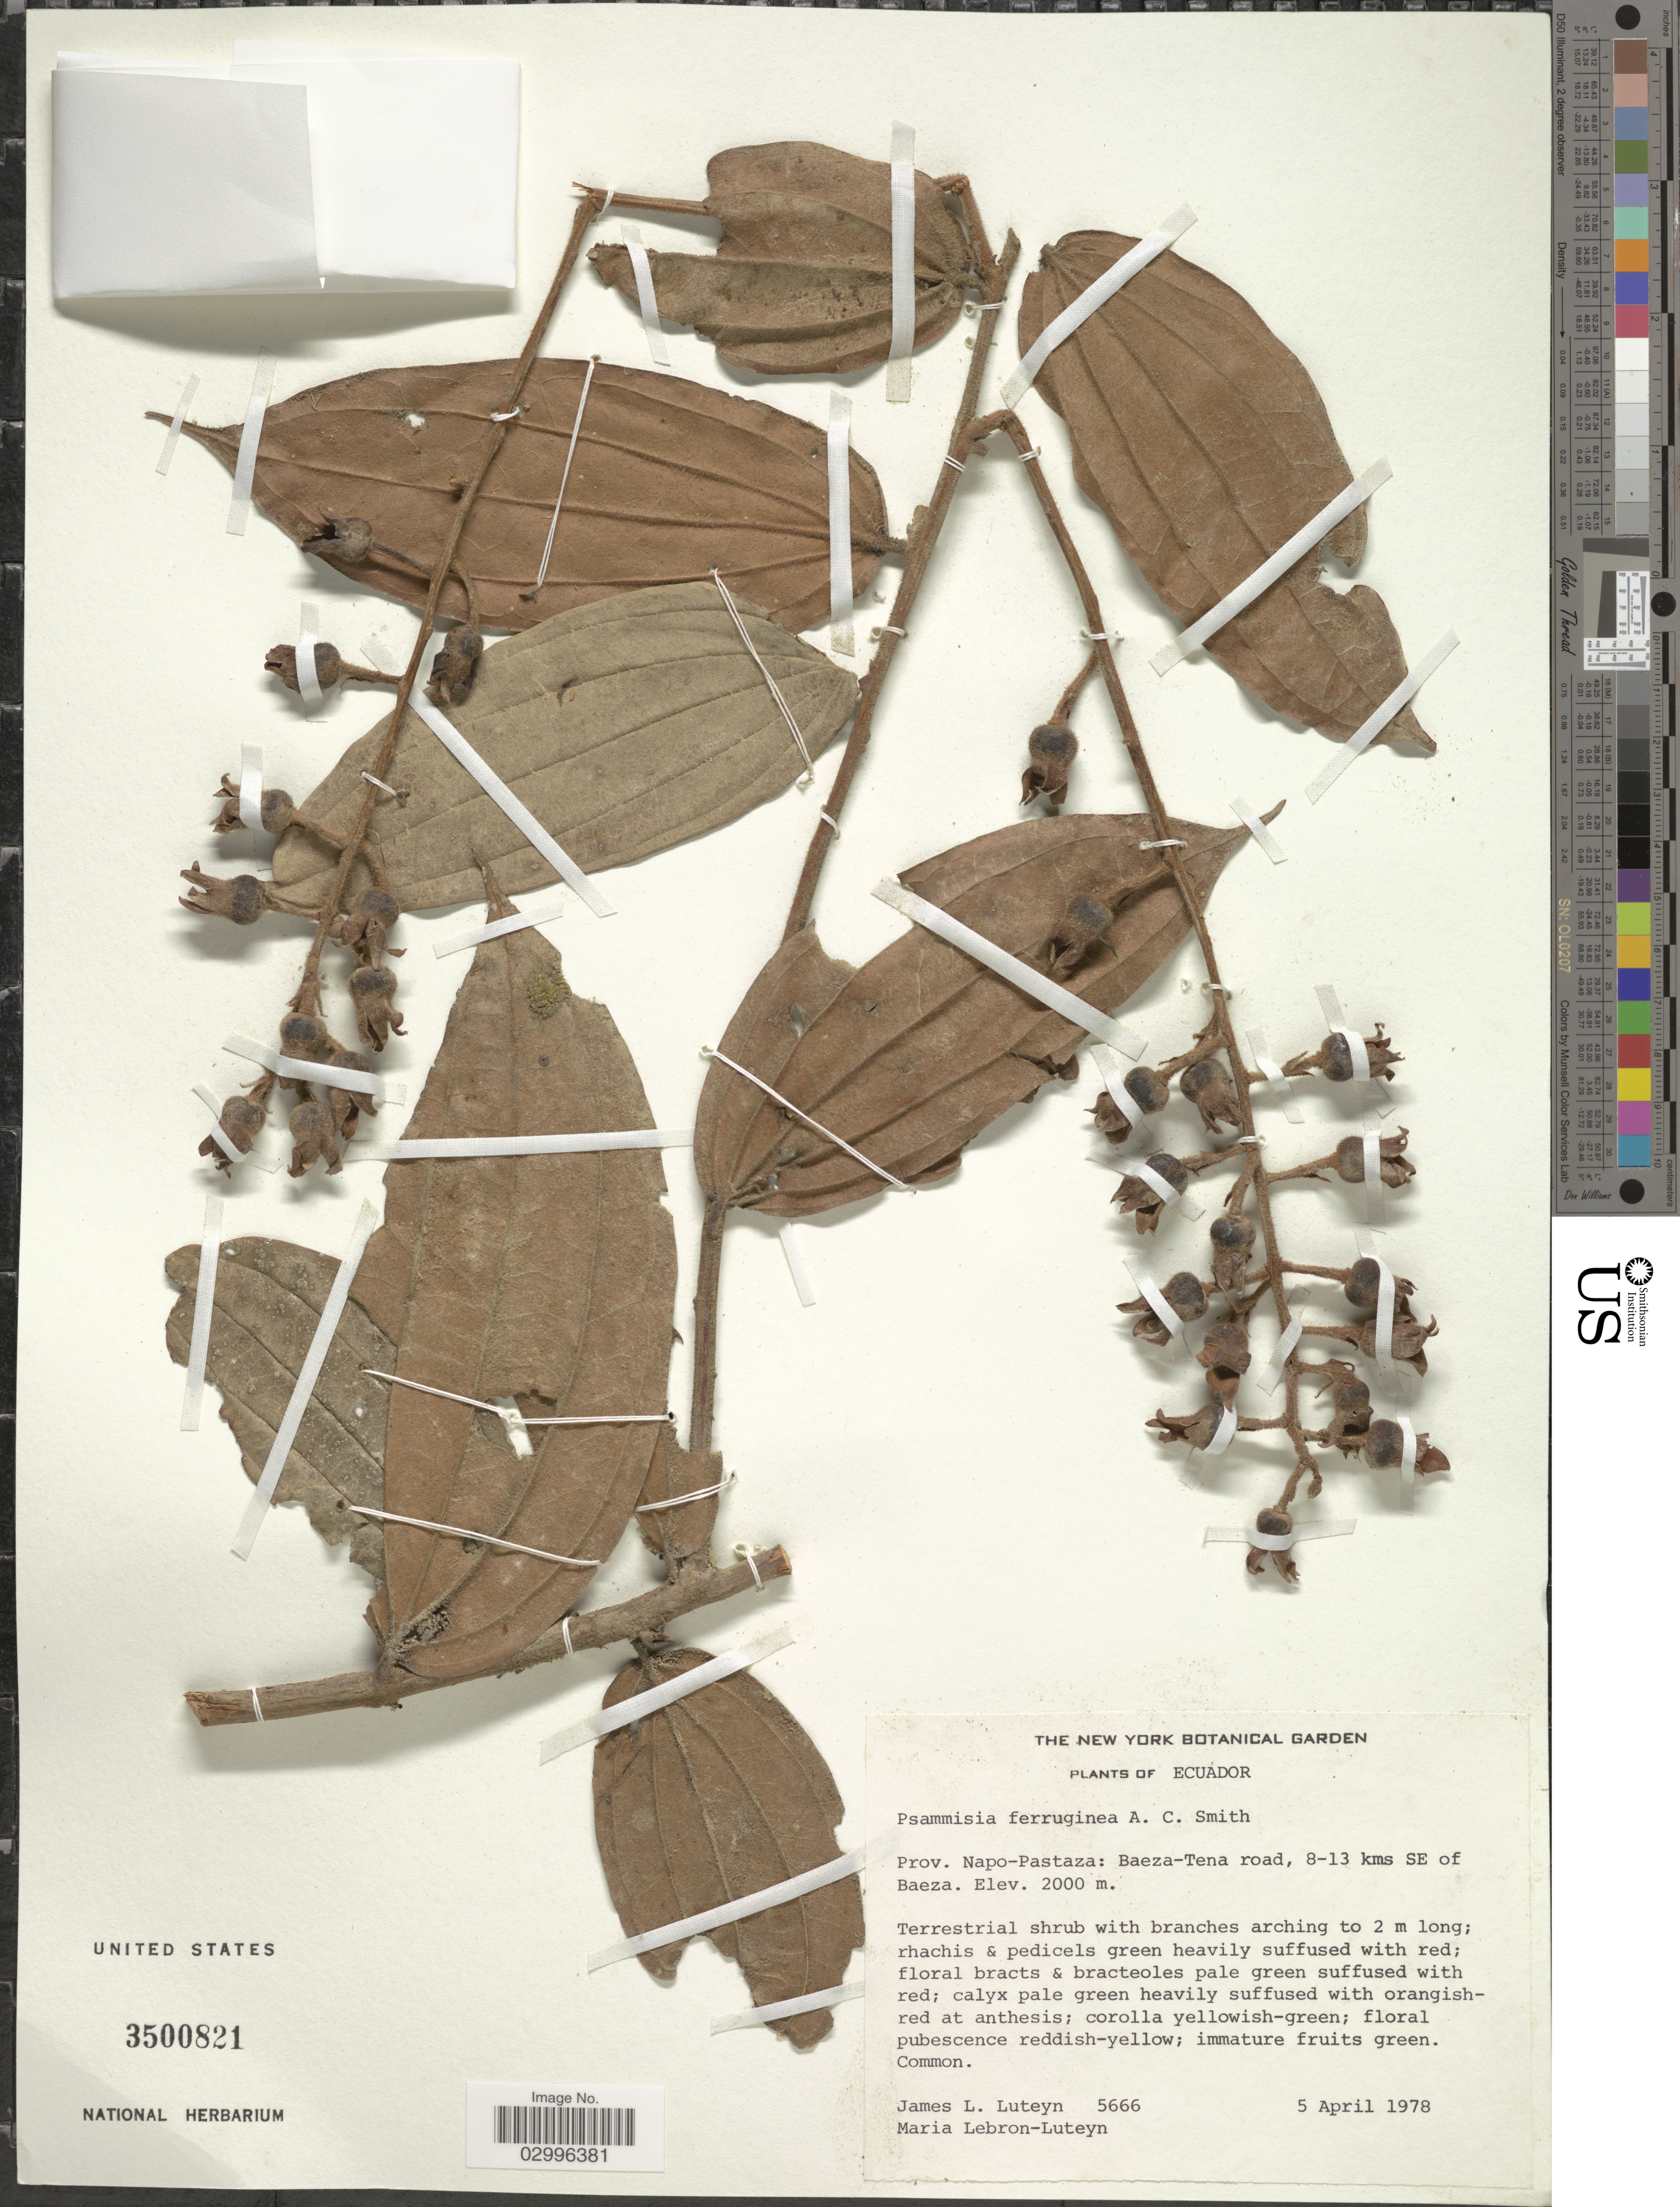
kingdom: Plantae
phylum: Tracheophyta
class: Magnoliopsida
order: Ericales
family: Ericaceae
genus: Psammisia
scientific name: Psammisia ferruginea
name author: A.C. Sm.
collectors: J. L. Luteyn & M. L. Lebrón-Luteyn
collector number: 5666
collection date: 1978-04-05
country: Ecuador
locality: Prov. Napo-Pastaza: Baeza-Tena road, 8-13 kms SE of Baeza.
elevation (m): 2000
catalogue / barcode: US 3500821